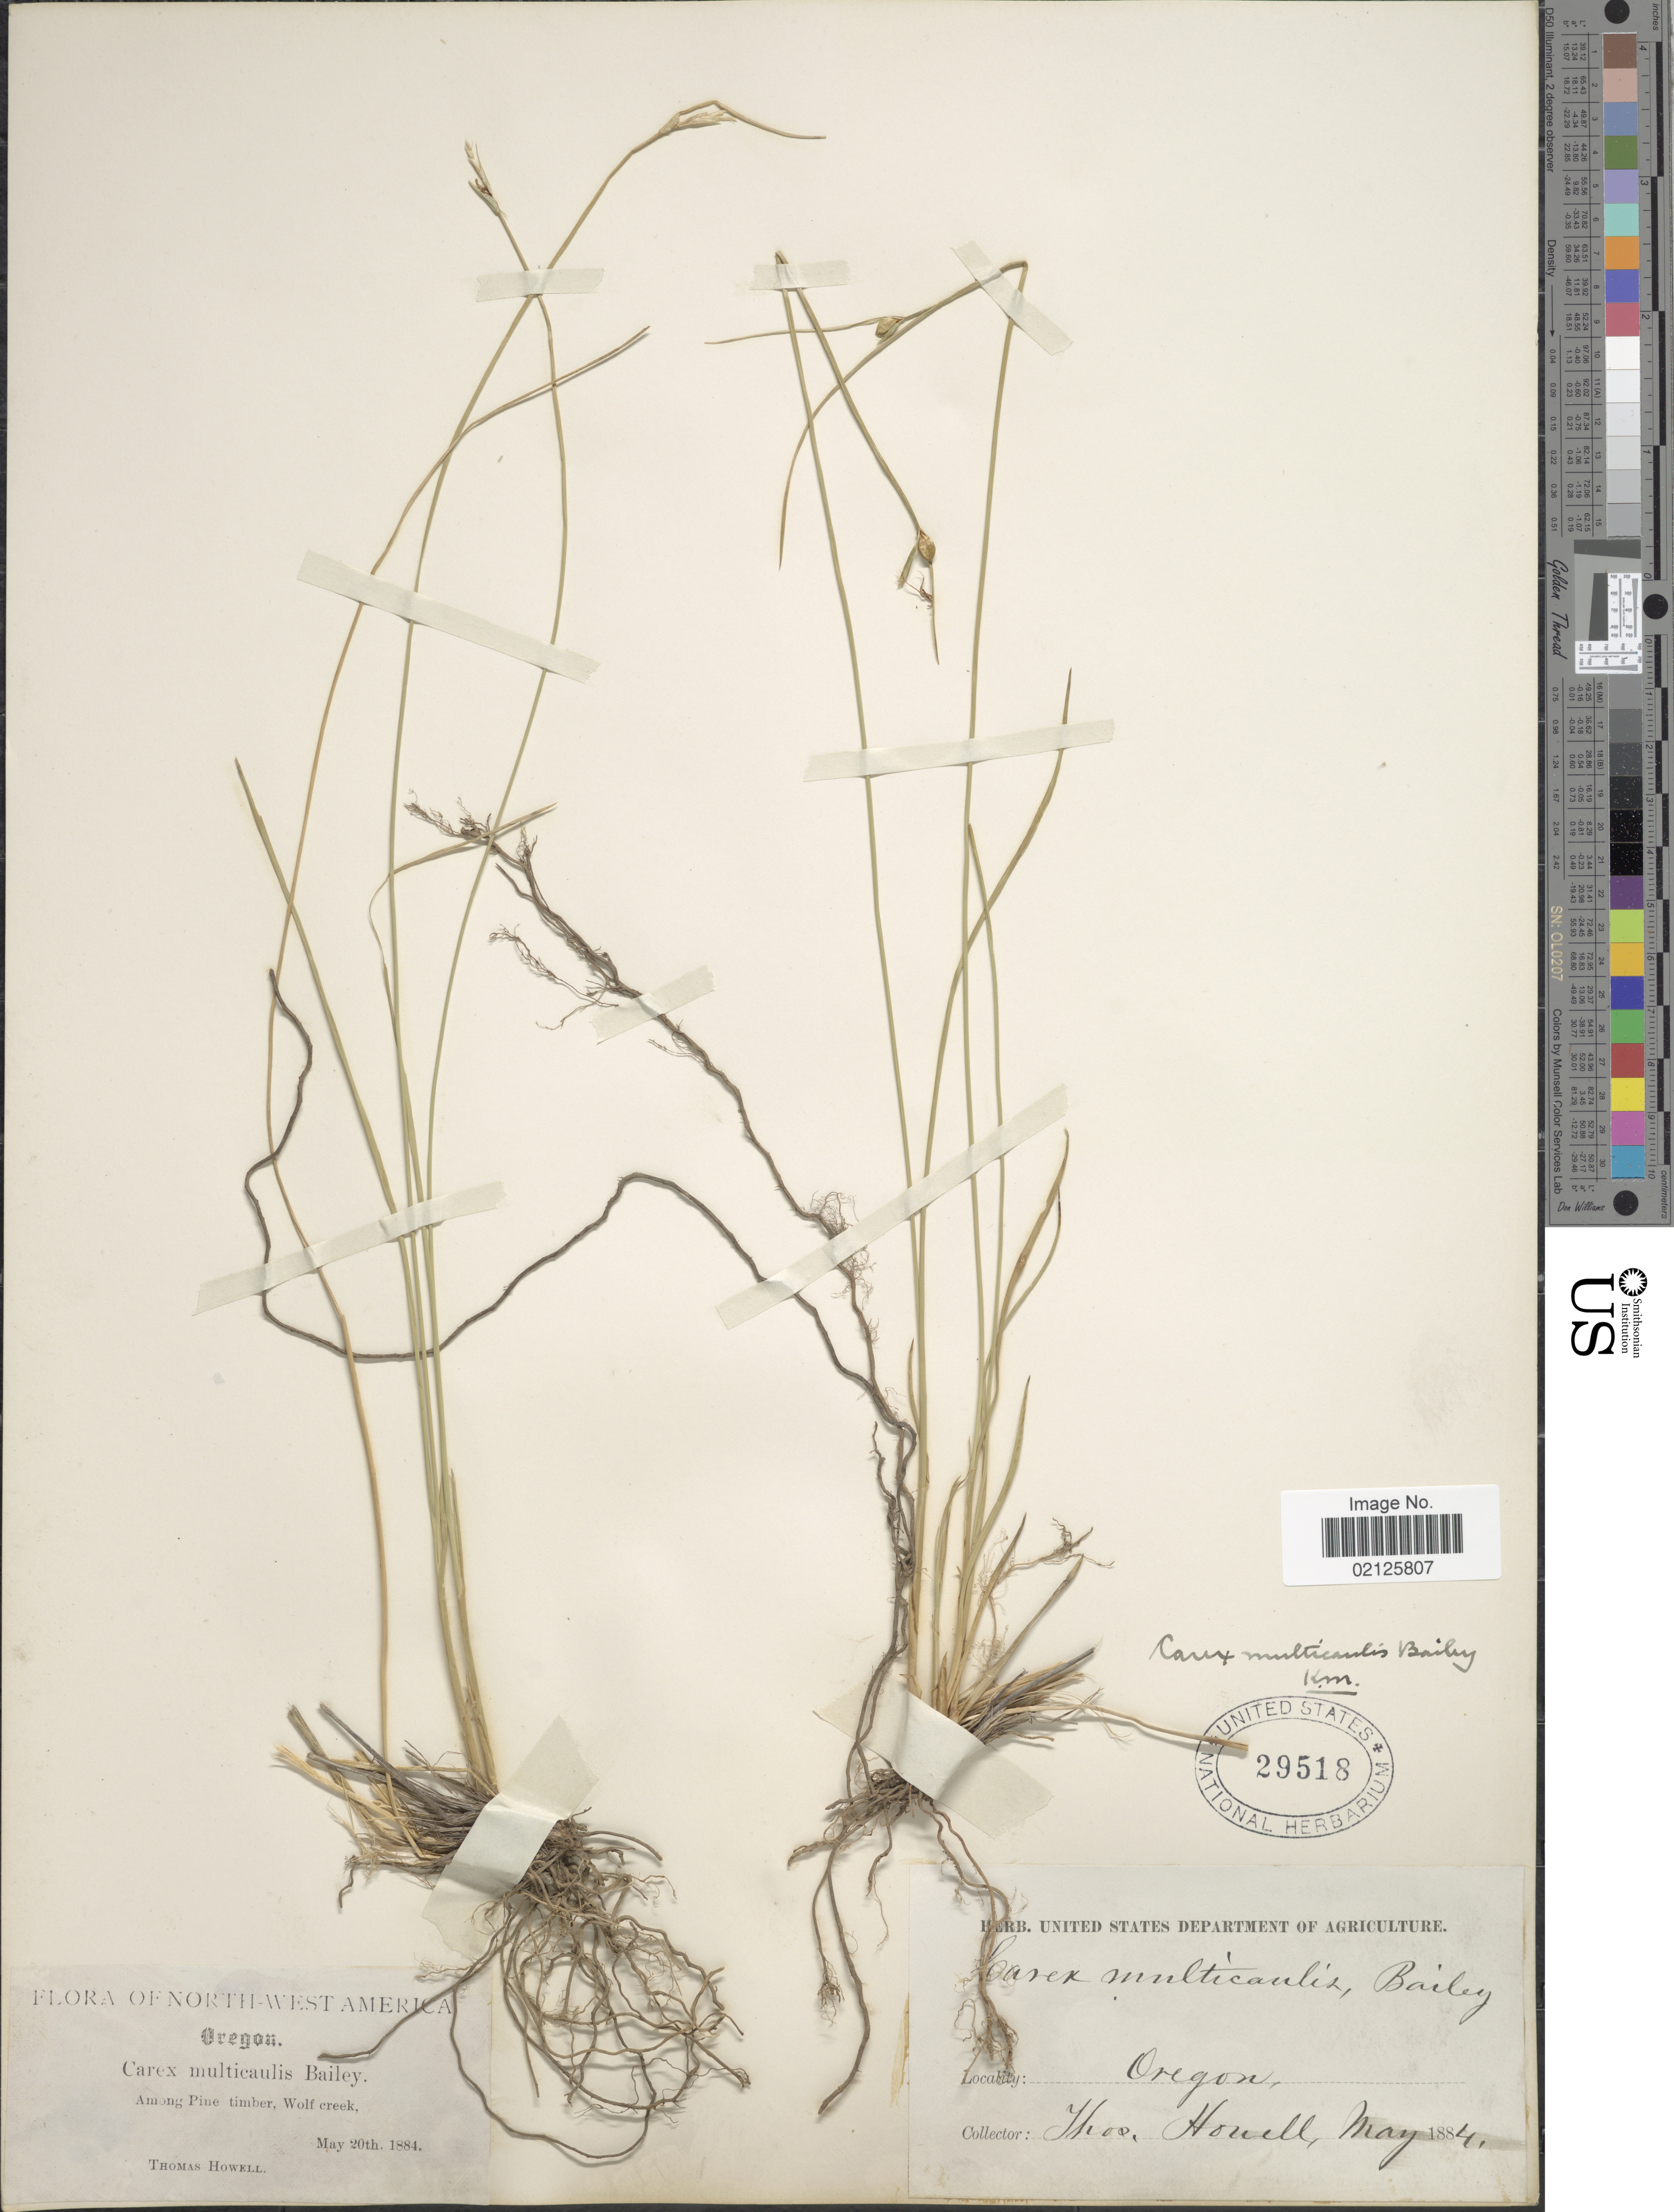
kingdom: Plantae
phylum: Tracheophyta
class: Liliopsida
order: Poales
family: Cyperaceae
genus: Carex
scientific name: Carex multicaulis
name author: L.H. Bailey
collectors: T. Howell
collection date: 1884-05-20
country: United States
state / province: Oregon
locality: North-West America, Among Pine timber, Wolf creek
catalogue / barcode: US 29518